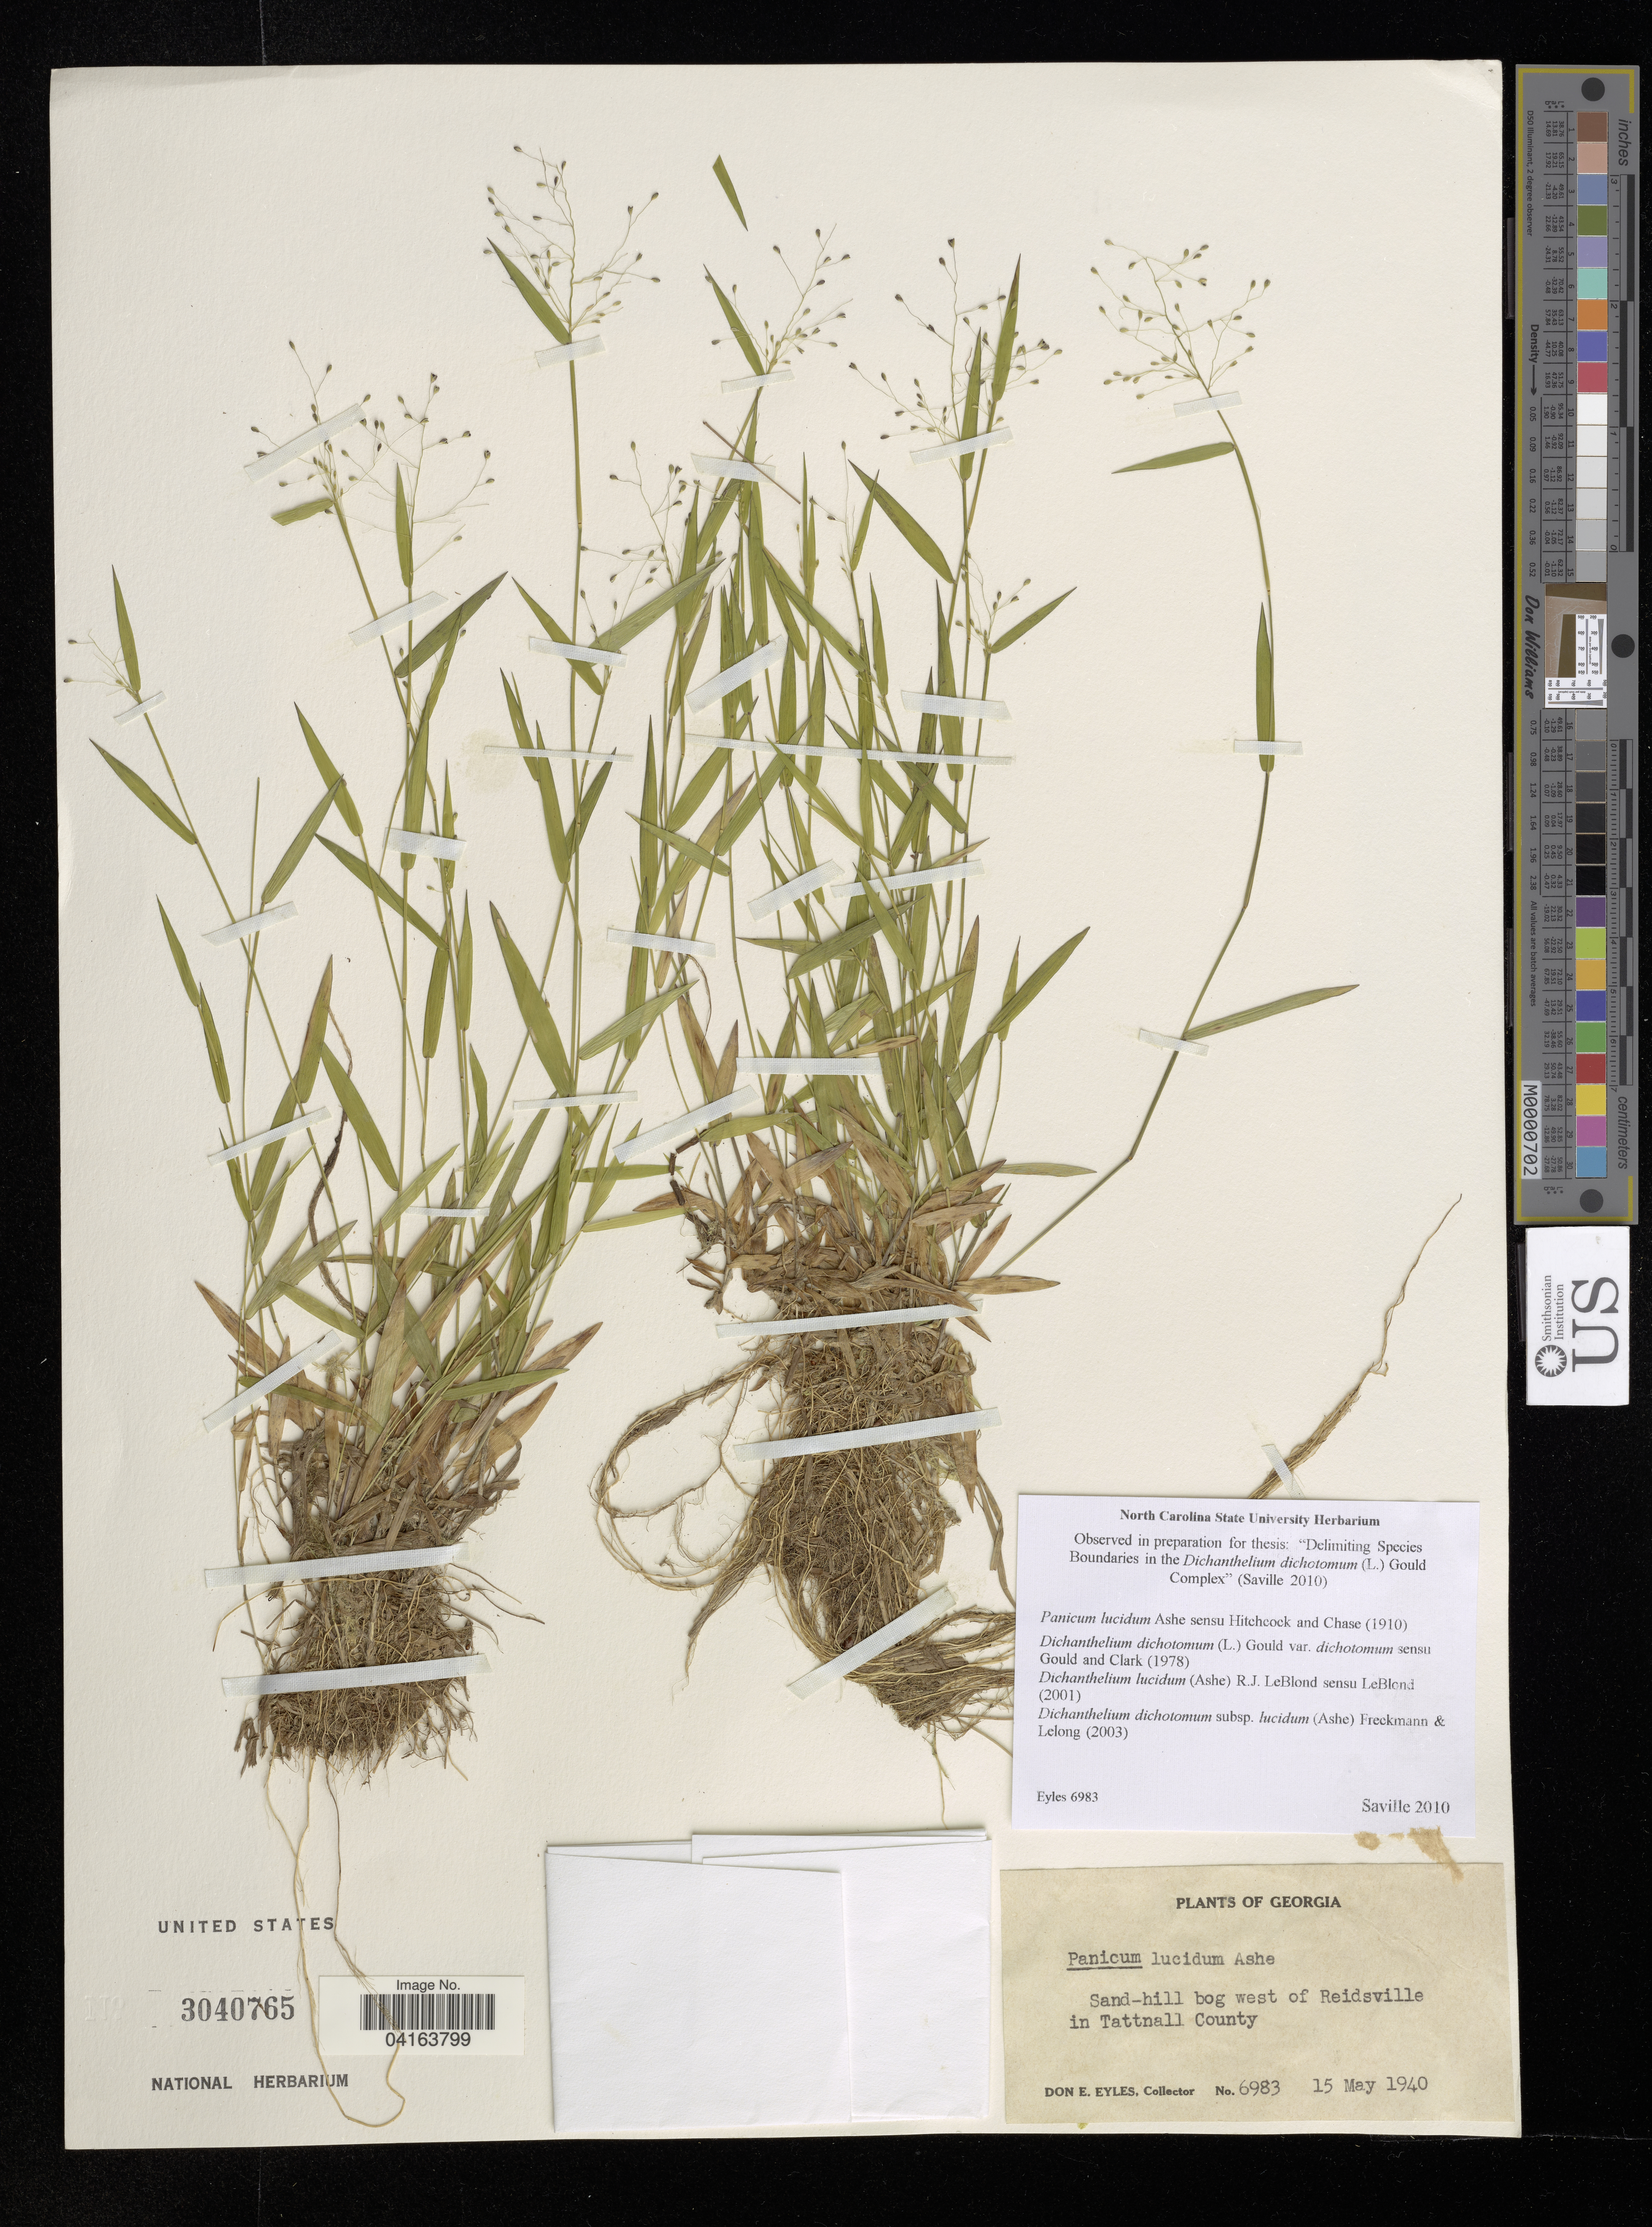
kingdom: Plantae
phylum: Tracheophyta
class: Liliopsida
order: Poales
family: Poaceae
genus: Dichanthelium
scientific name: Dichanthelium dichotomum subsp. lucidum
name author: (Ashe) Freckmann & Lelong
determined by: Saville, A. C., (NCSC), North Carolina State University (UNITED STATES)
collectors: D. Eyles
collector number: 6983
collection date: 1940-05-15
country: United States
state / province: Georgia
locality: Sand-hill bog west of Reidsville in Tattnall County.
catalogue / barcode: US 3040765